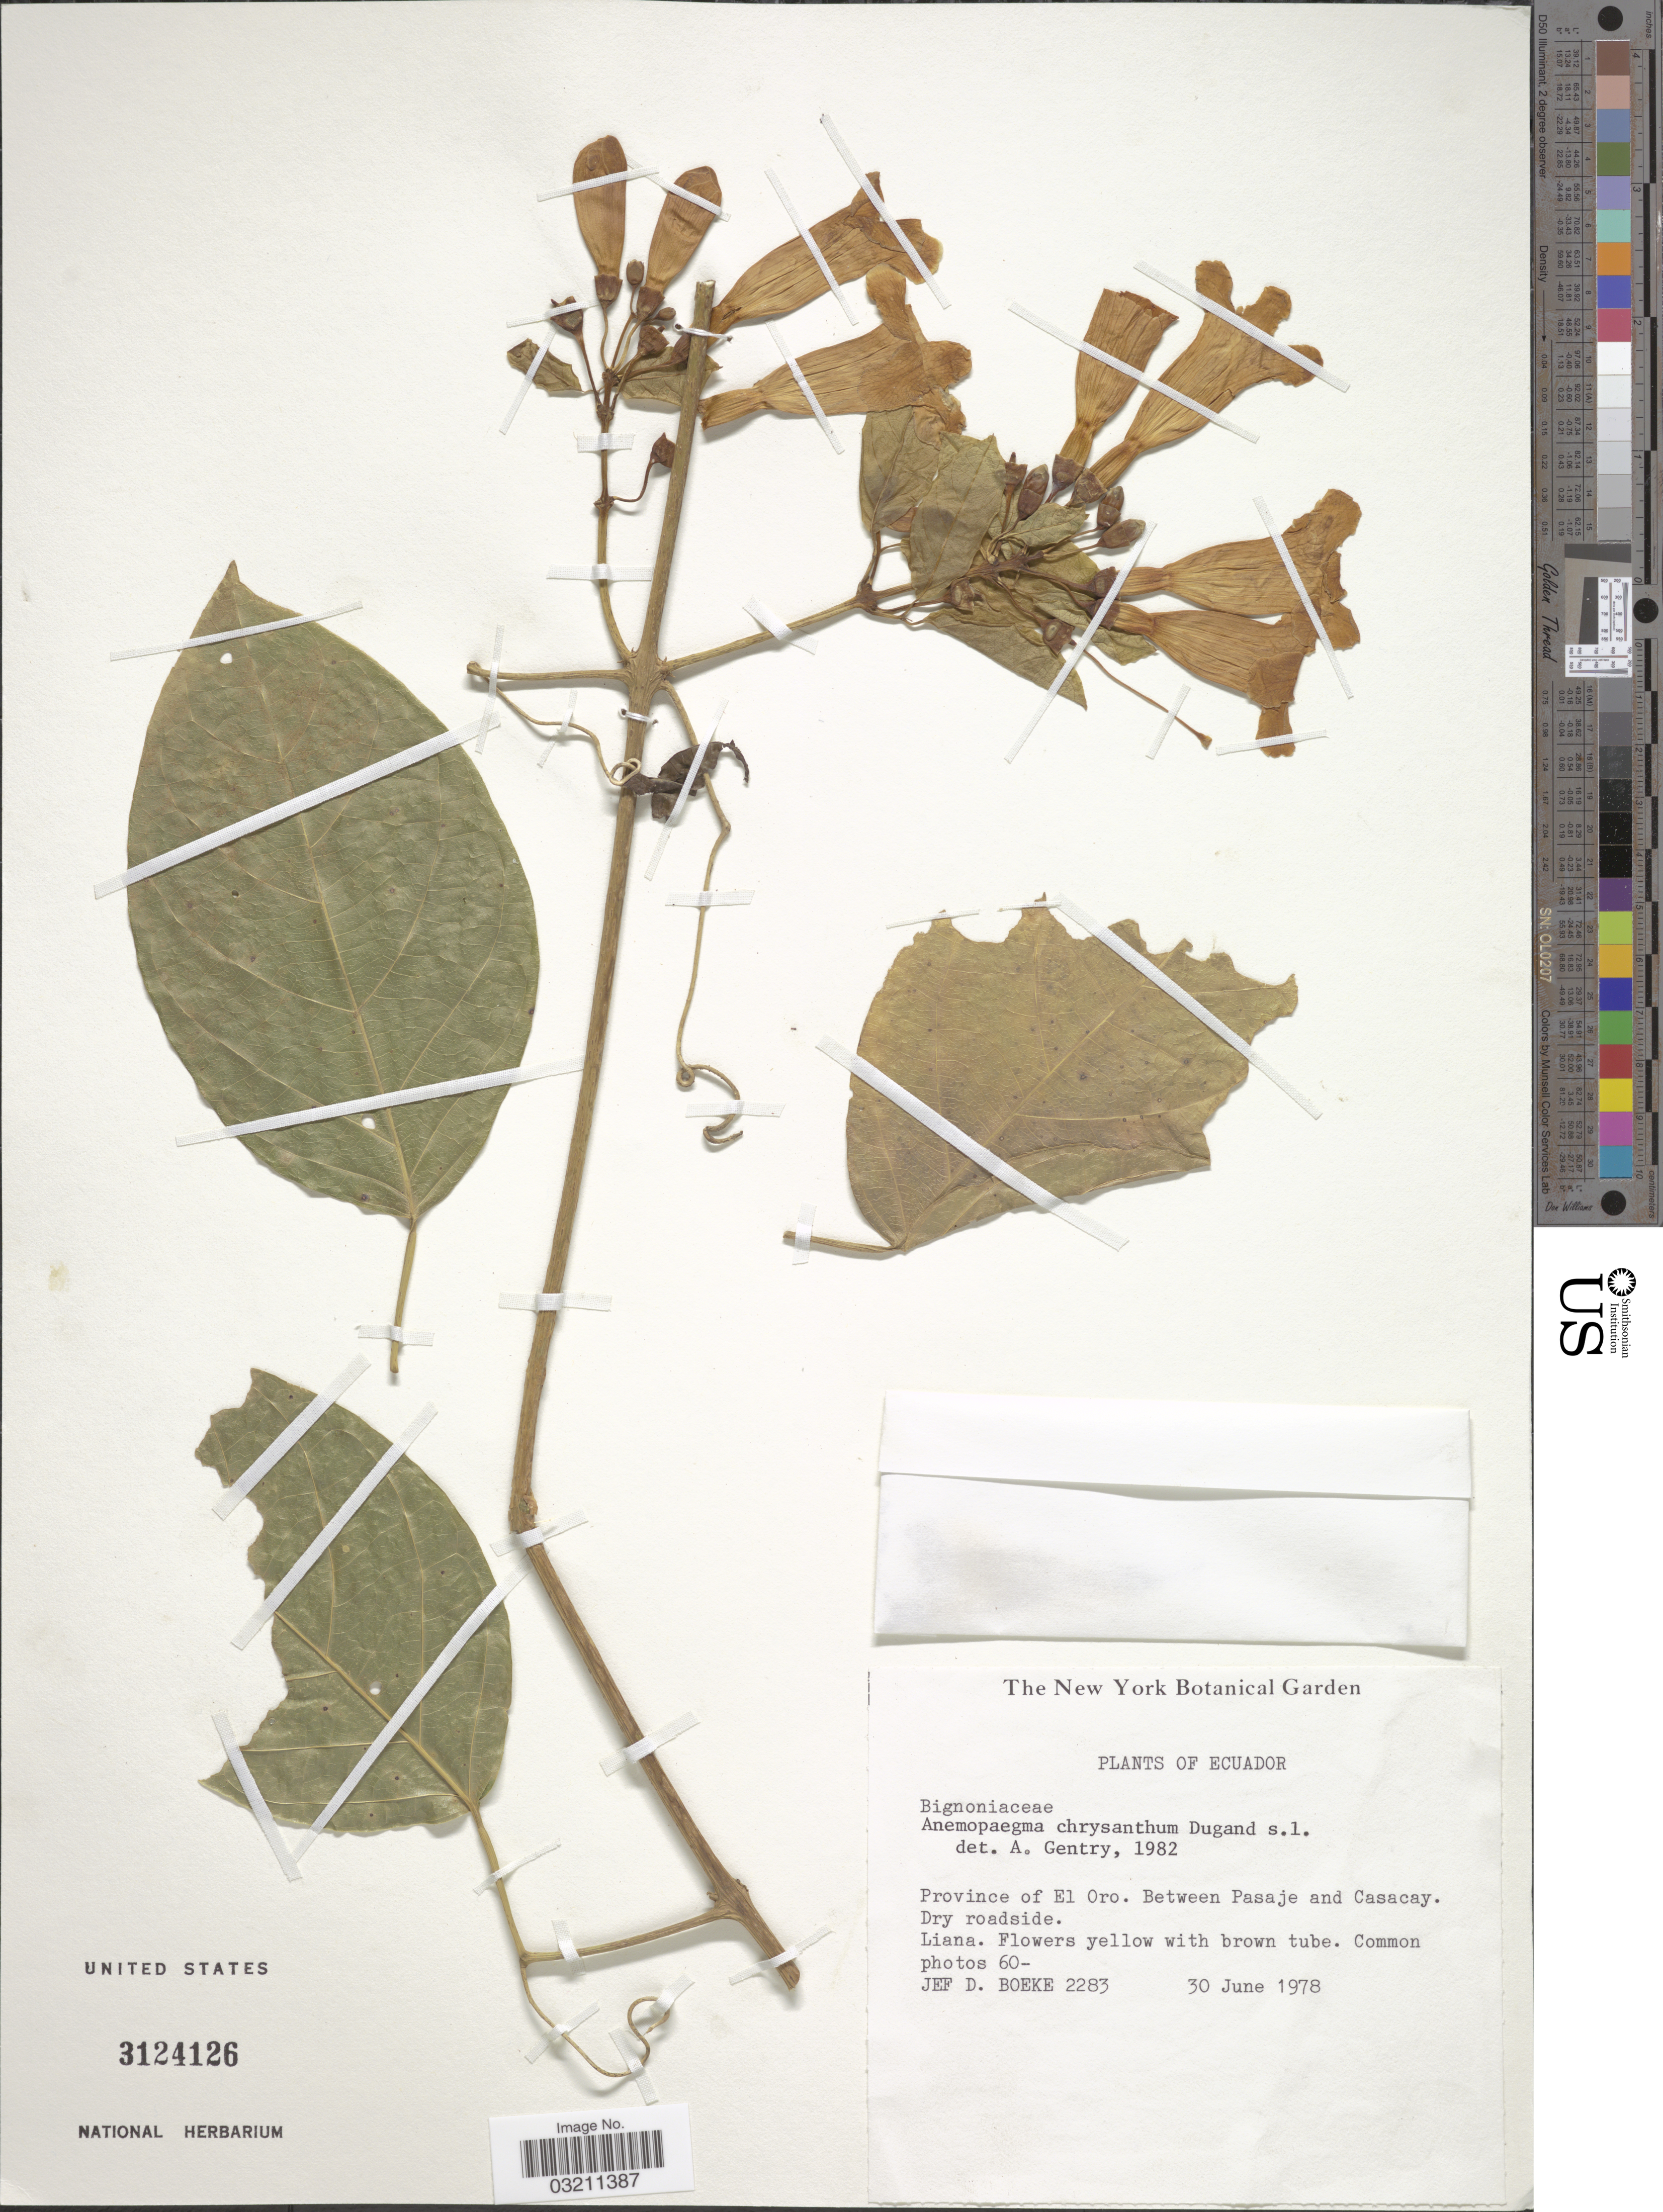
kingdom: Plantae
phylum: Tracheophyta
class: Magnoliopsida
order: Lamiales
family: Bignoniaceae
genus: Anemopaegma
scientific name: Anemopaegma chrysanthum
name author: Dugand G.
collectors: J. Boeke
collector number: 2283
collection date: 1978-06-30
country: Ecuador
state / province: El Oro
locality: Between Pasaje and Casacay.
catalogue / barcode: US 3124126